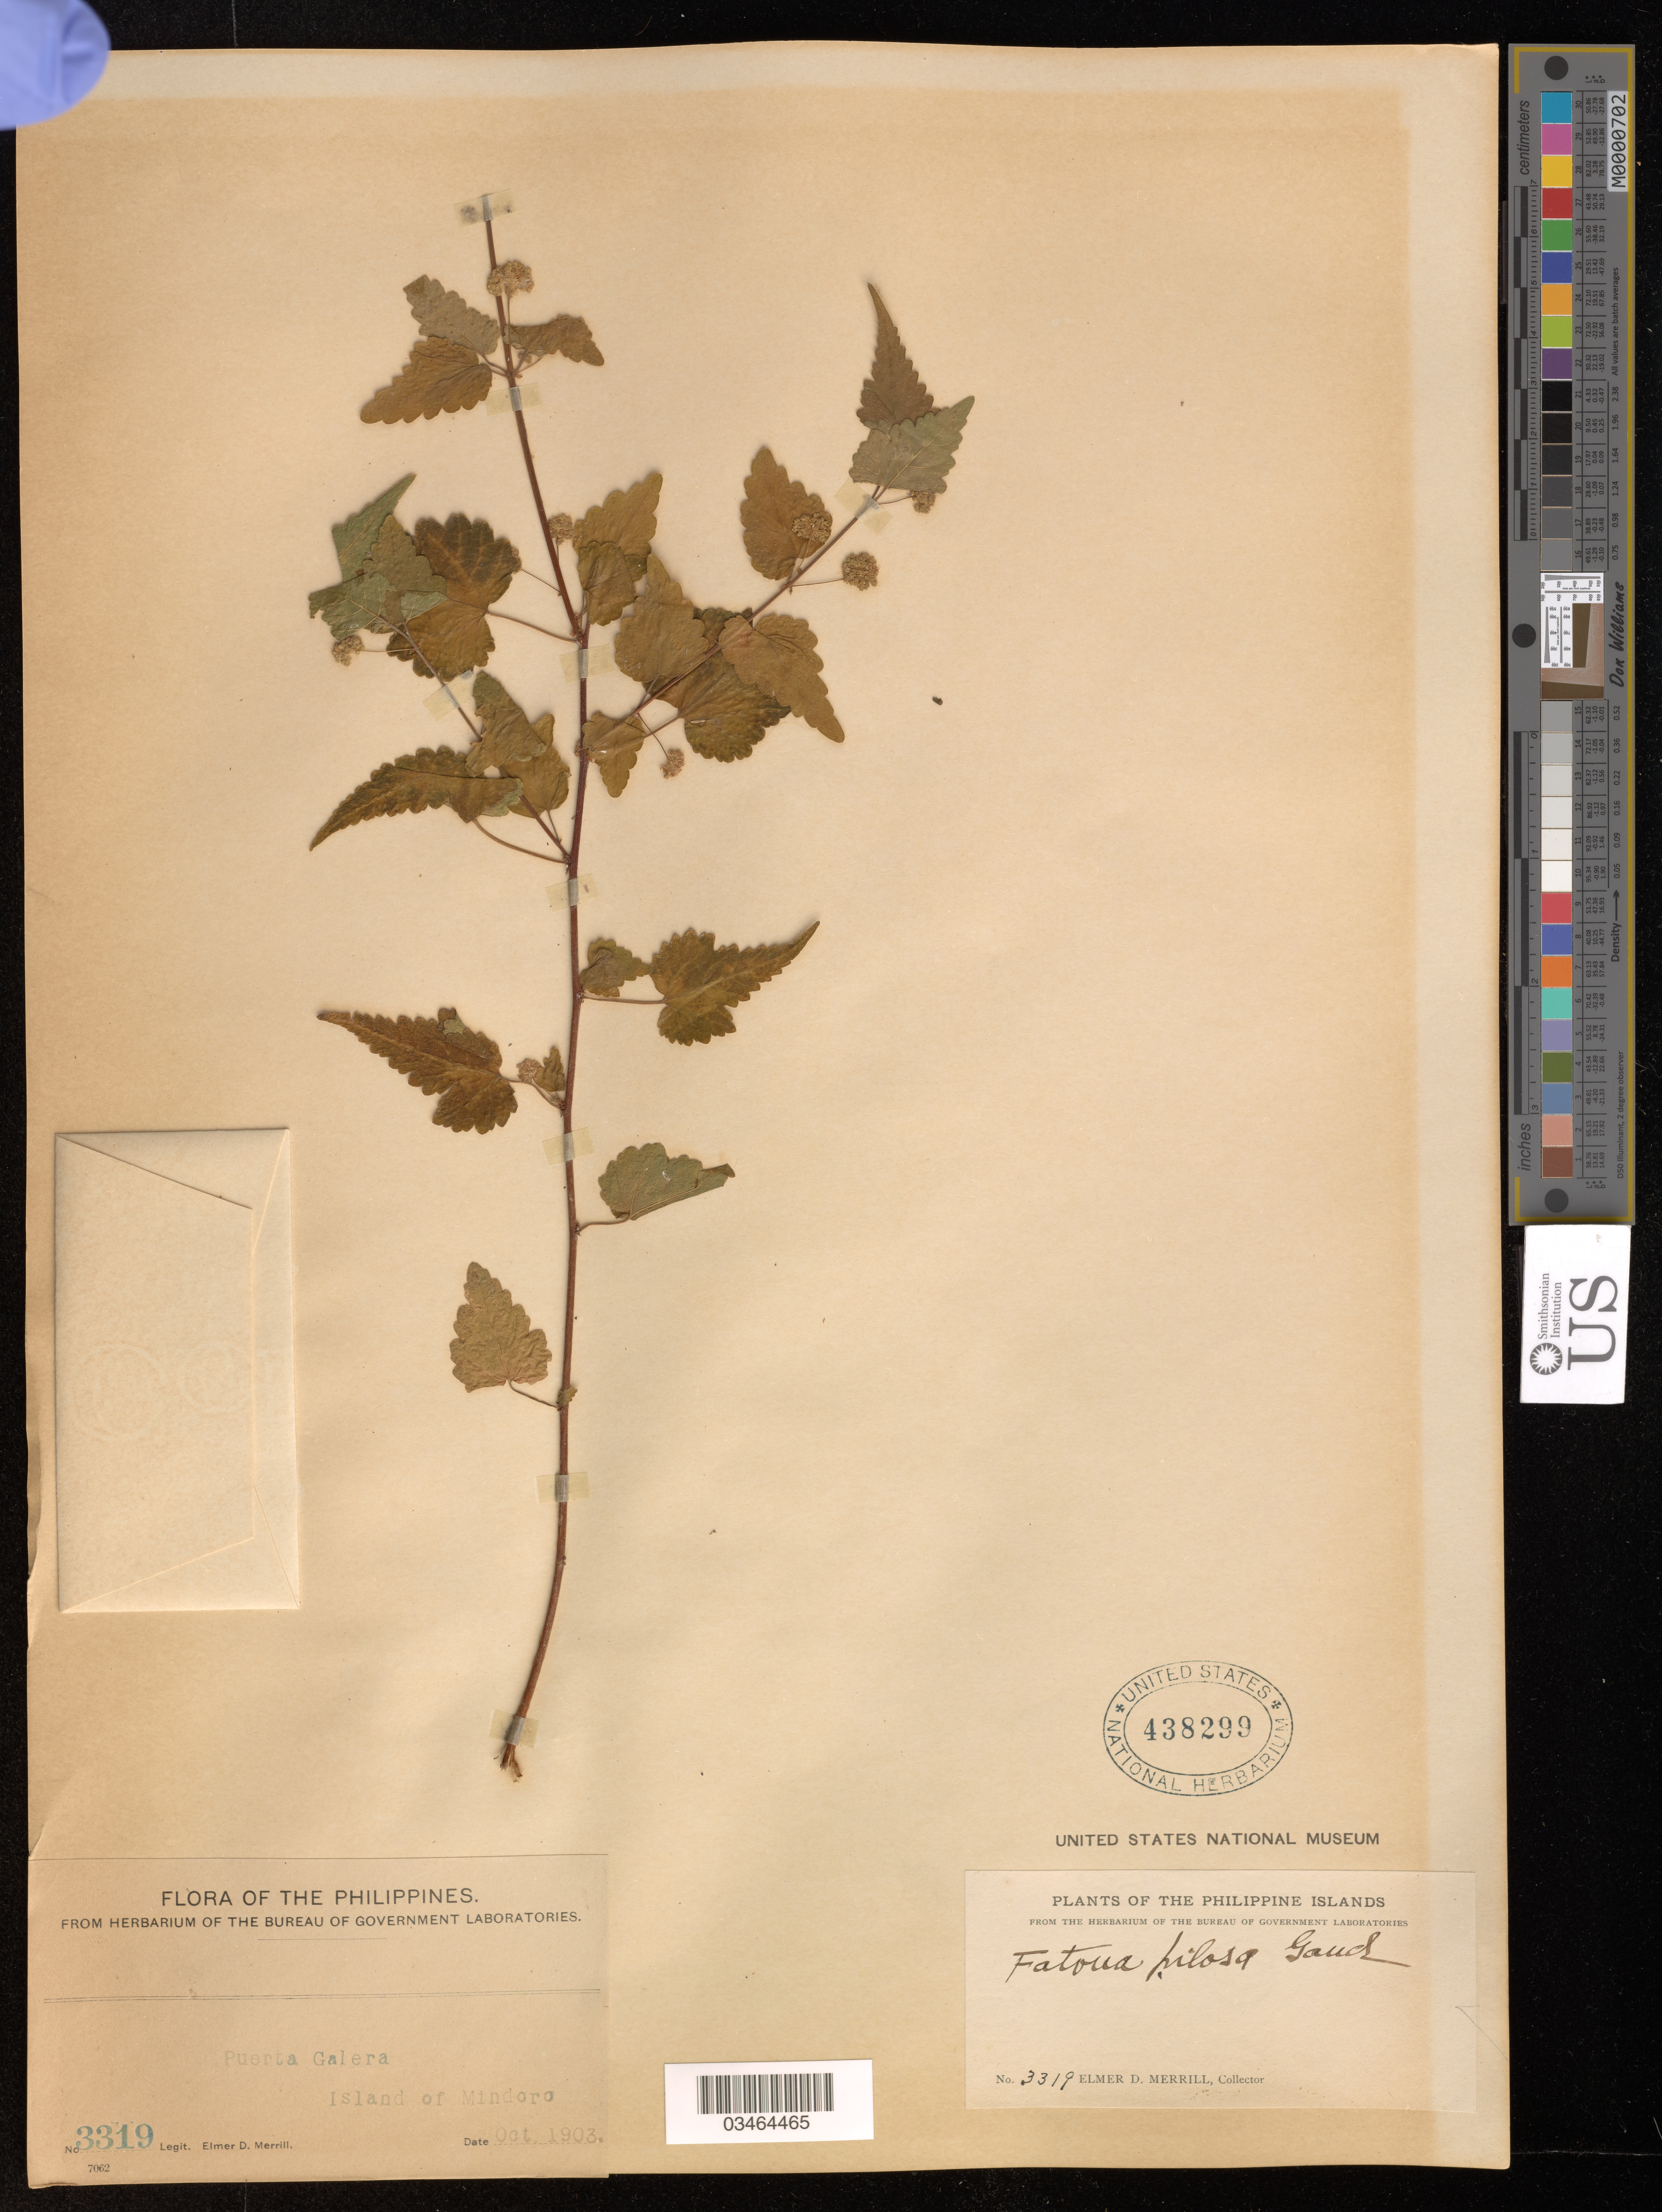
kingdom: Plantae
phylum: Tracheophyta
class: Magnoliopsida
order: Rosales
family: Moraceae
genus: Fatoua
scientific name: Fatoua pilosa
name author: Gaudich.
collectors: E. Merrill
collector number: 3319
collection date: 1903-10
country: Philippines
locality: Puerta Galera. Island of Mindoro.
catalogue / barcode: US 438299